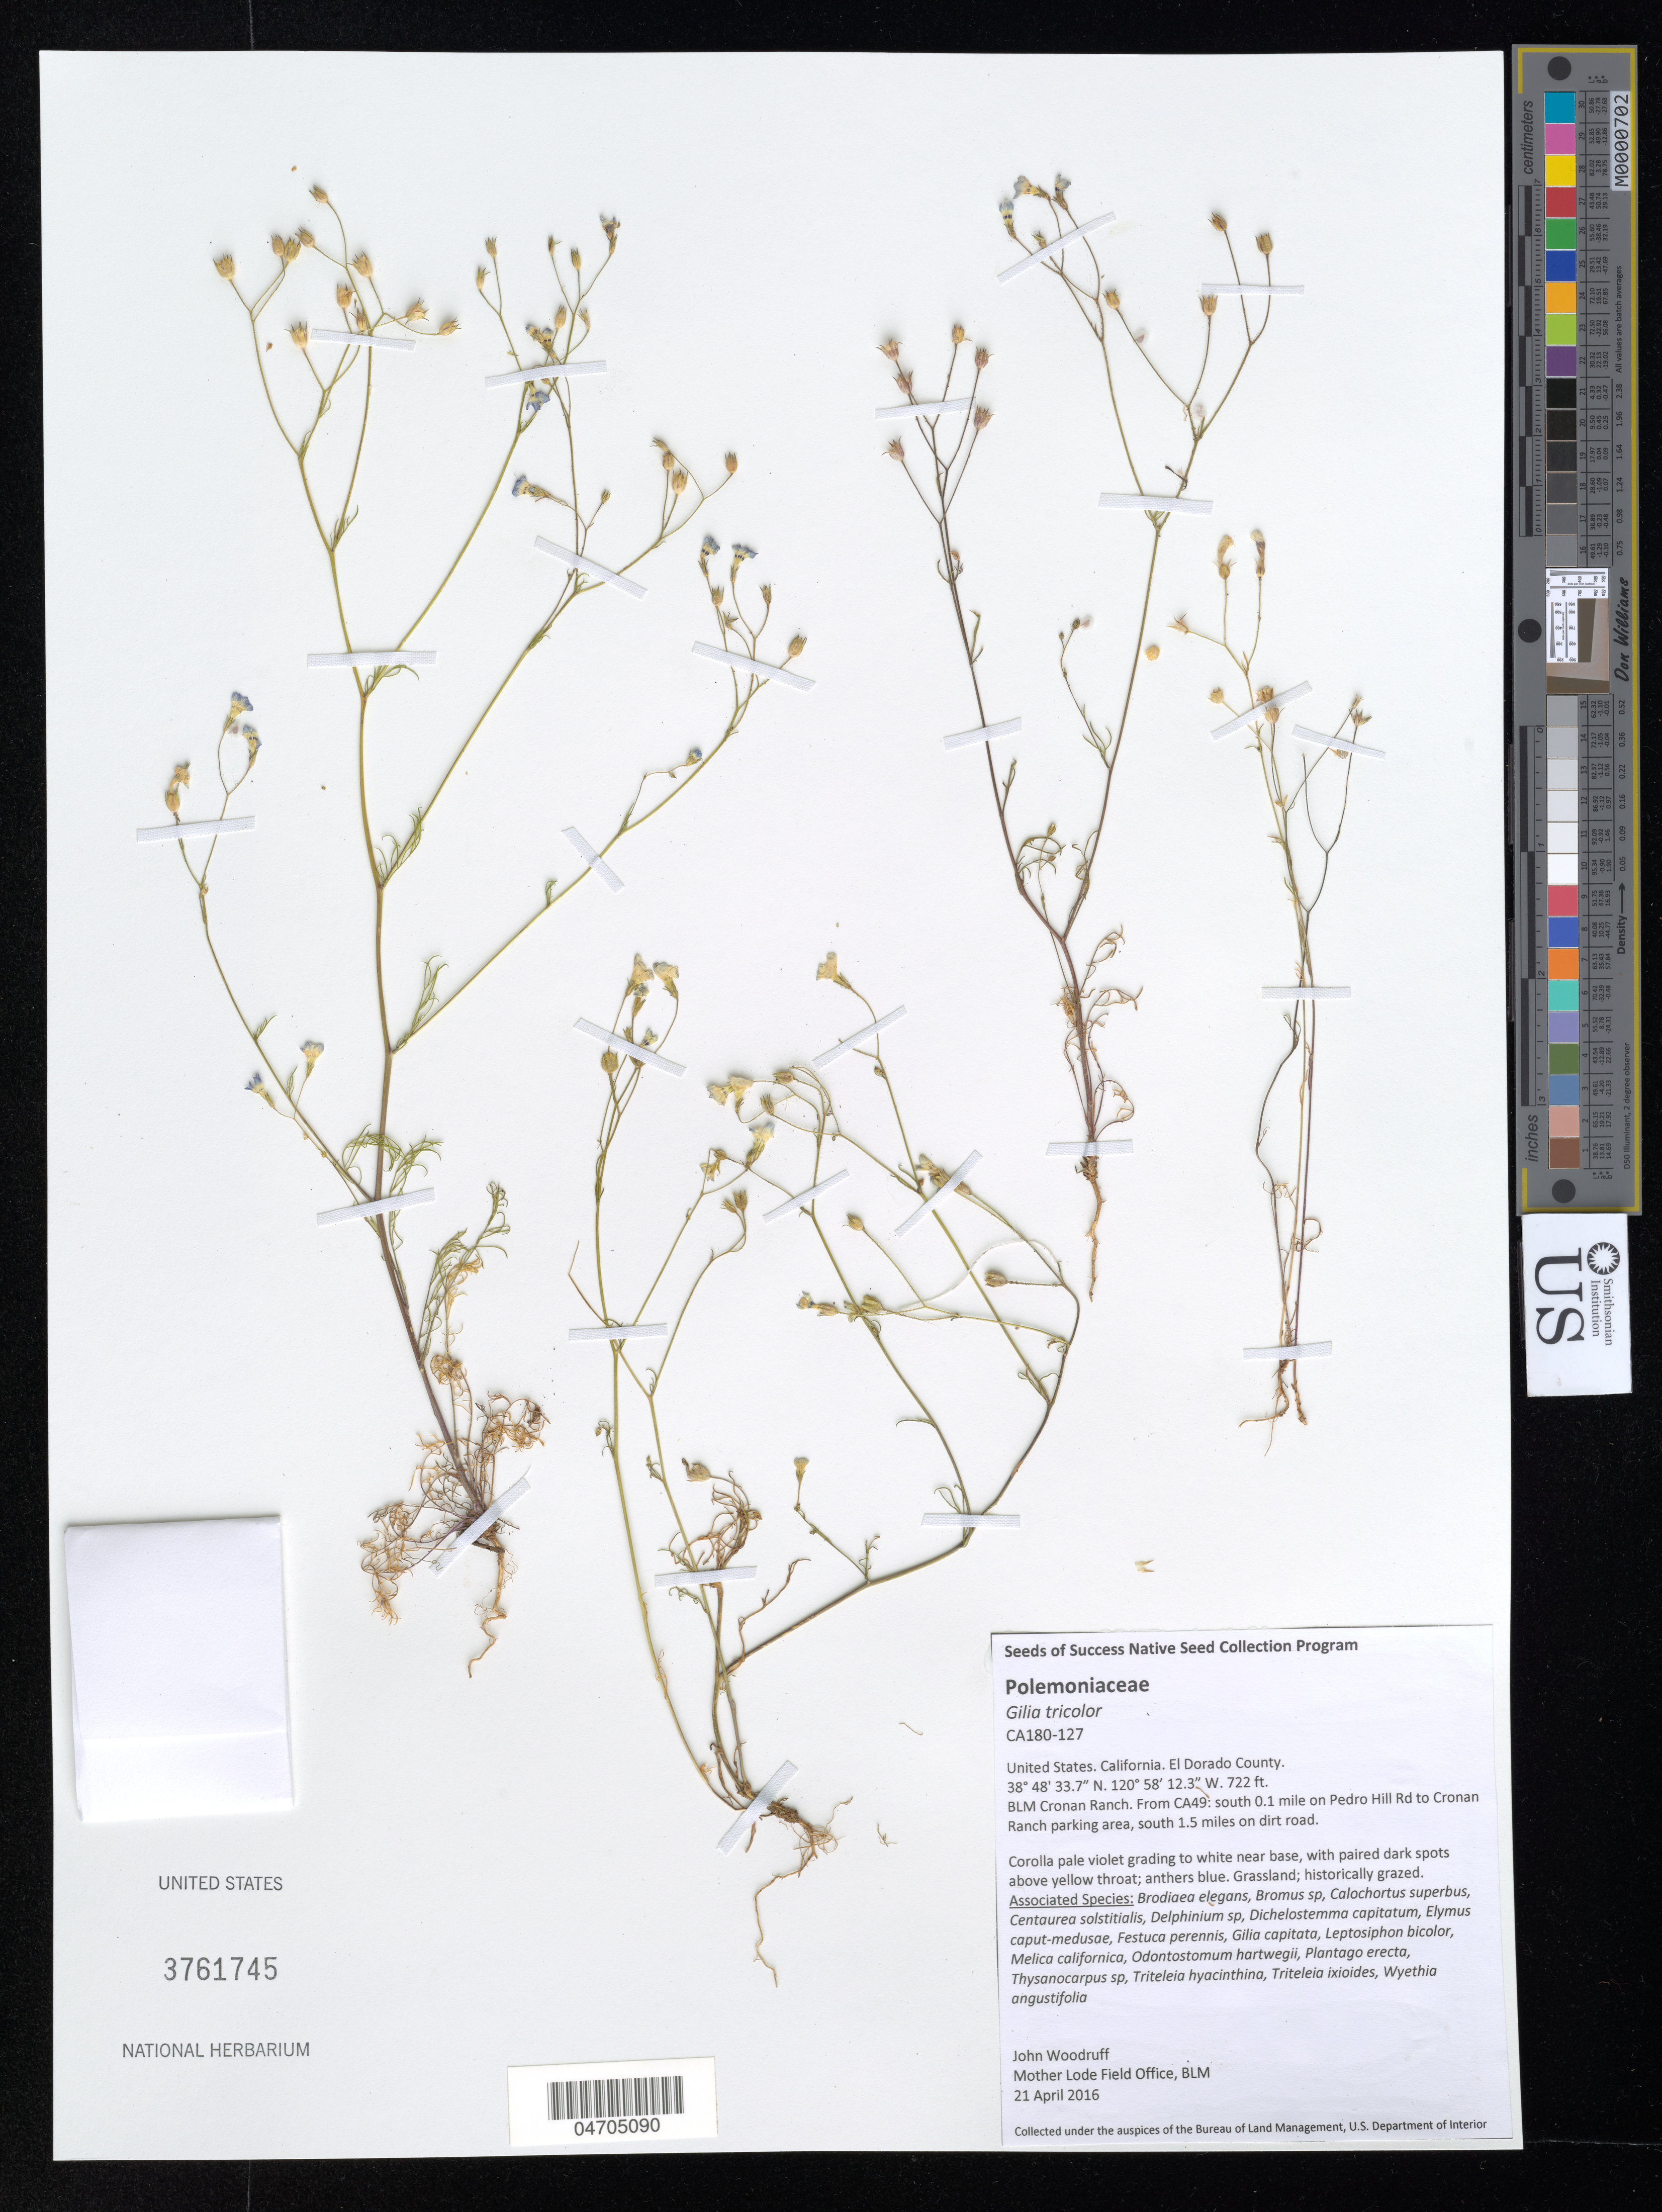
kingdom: Plantae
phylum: Tracheophyta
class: Magnoliopsida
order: Ericales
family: Polemoniaceae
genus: Gilia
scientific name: Gilia tricolor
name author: Benth.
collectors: J. Woodruff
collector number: CA180-127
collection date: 2016-04-21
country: United States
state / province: California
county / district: El Dorado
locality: El Dorado County. BLM Cronan Ranch. From CA49: south 0.1 mile on Pedro Hill Rd to Cronan Ranch parking area, south 1.5 miles on dirt road.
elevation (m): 220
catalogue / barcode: US 3761745